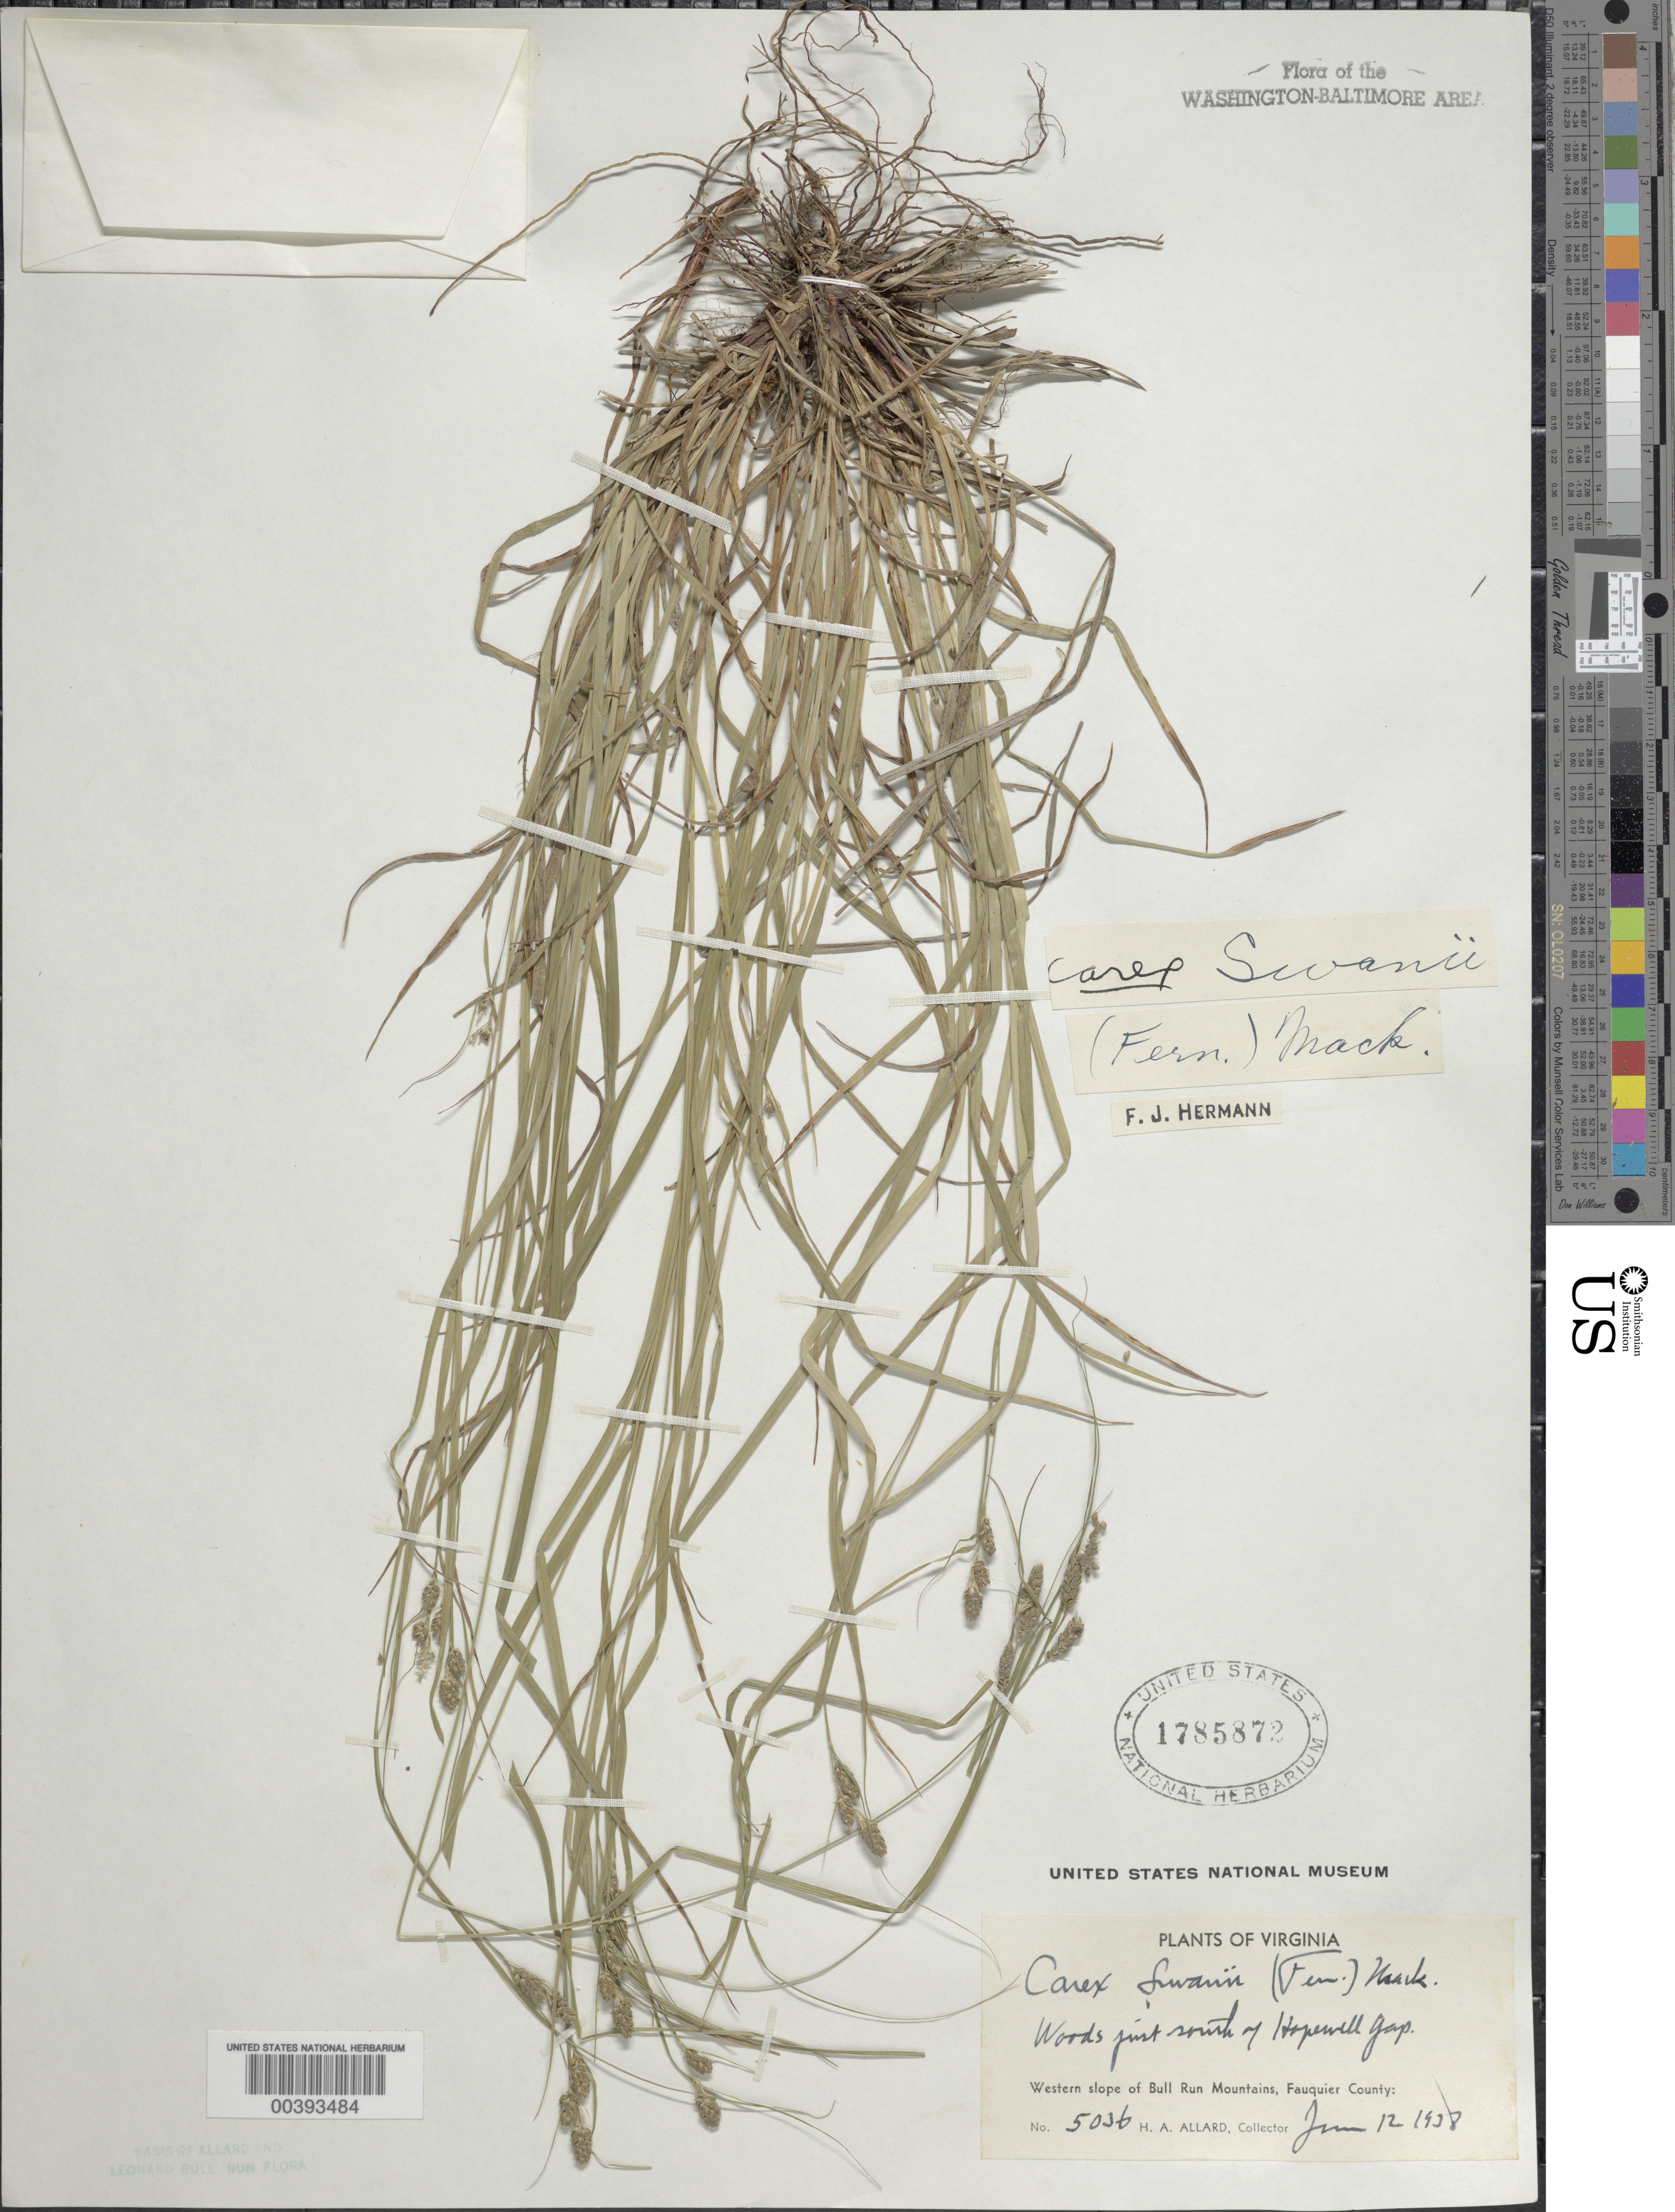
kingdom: Plantae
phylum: Tracheophyta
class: Liliopsida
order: Poales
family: Cyperaceae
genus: Carex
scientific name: Carex swanii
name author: (Fernald) Mack.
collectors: H. A. Allard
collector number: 5036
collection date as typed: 12 Jun 1938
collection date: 1938-06-12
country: United States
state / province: Virginia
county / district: Fauquier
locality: South of Hopewell Gap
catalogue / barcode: US 1785872